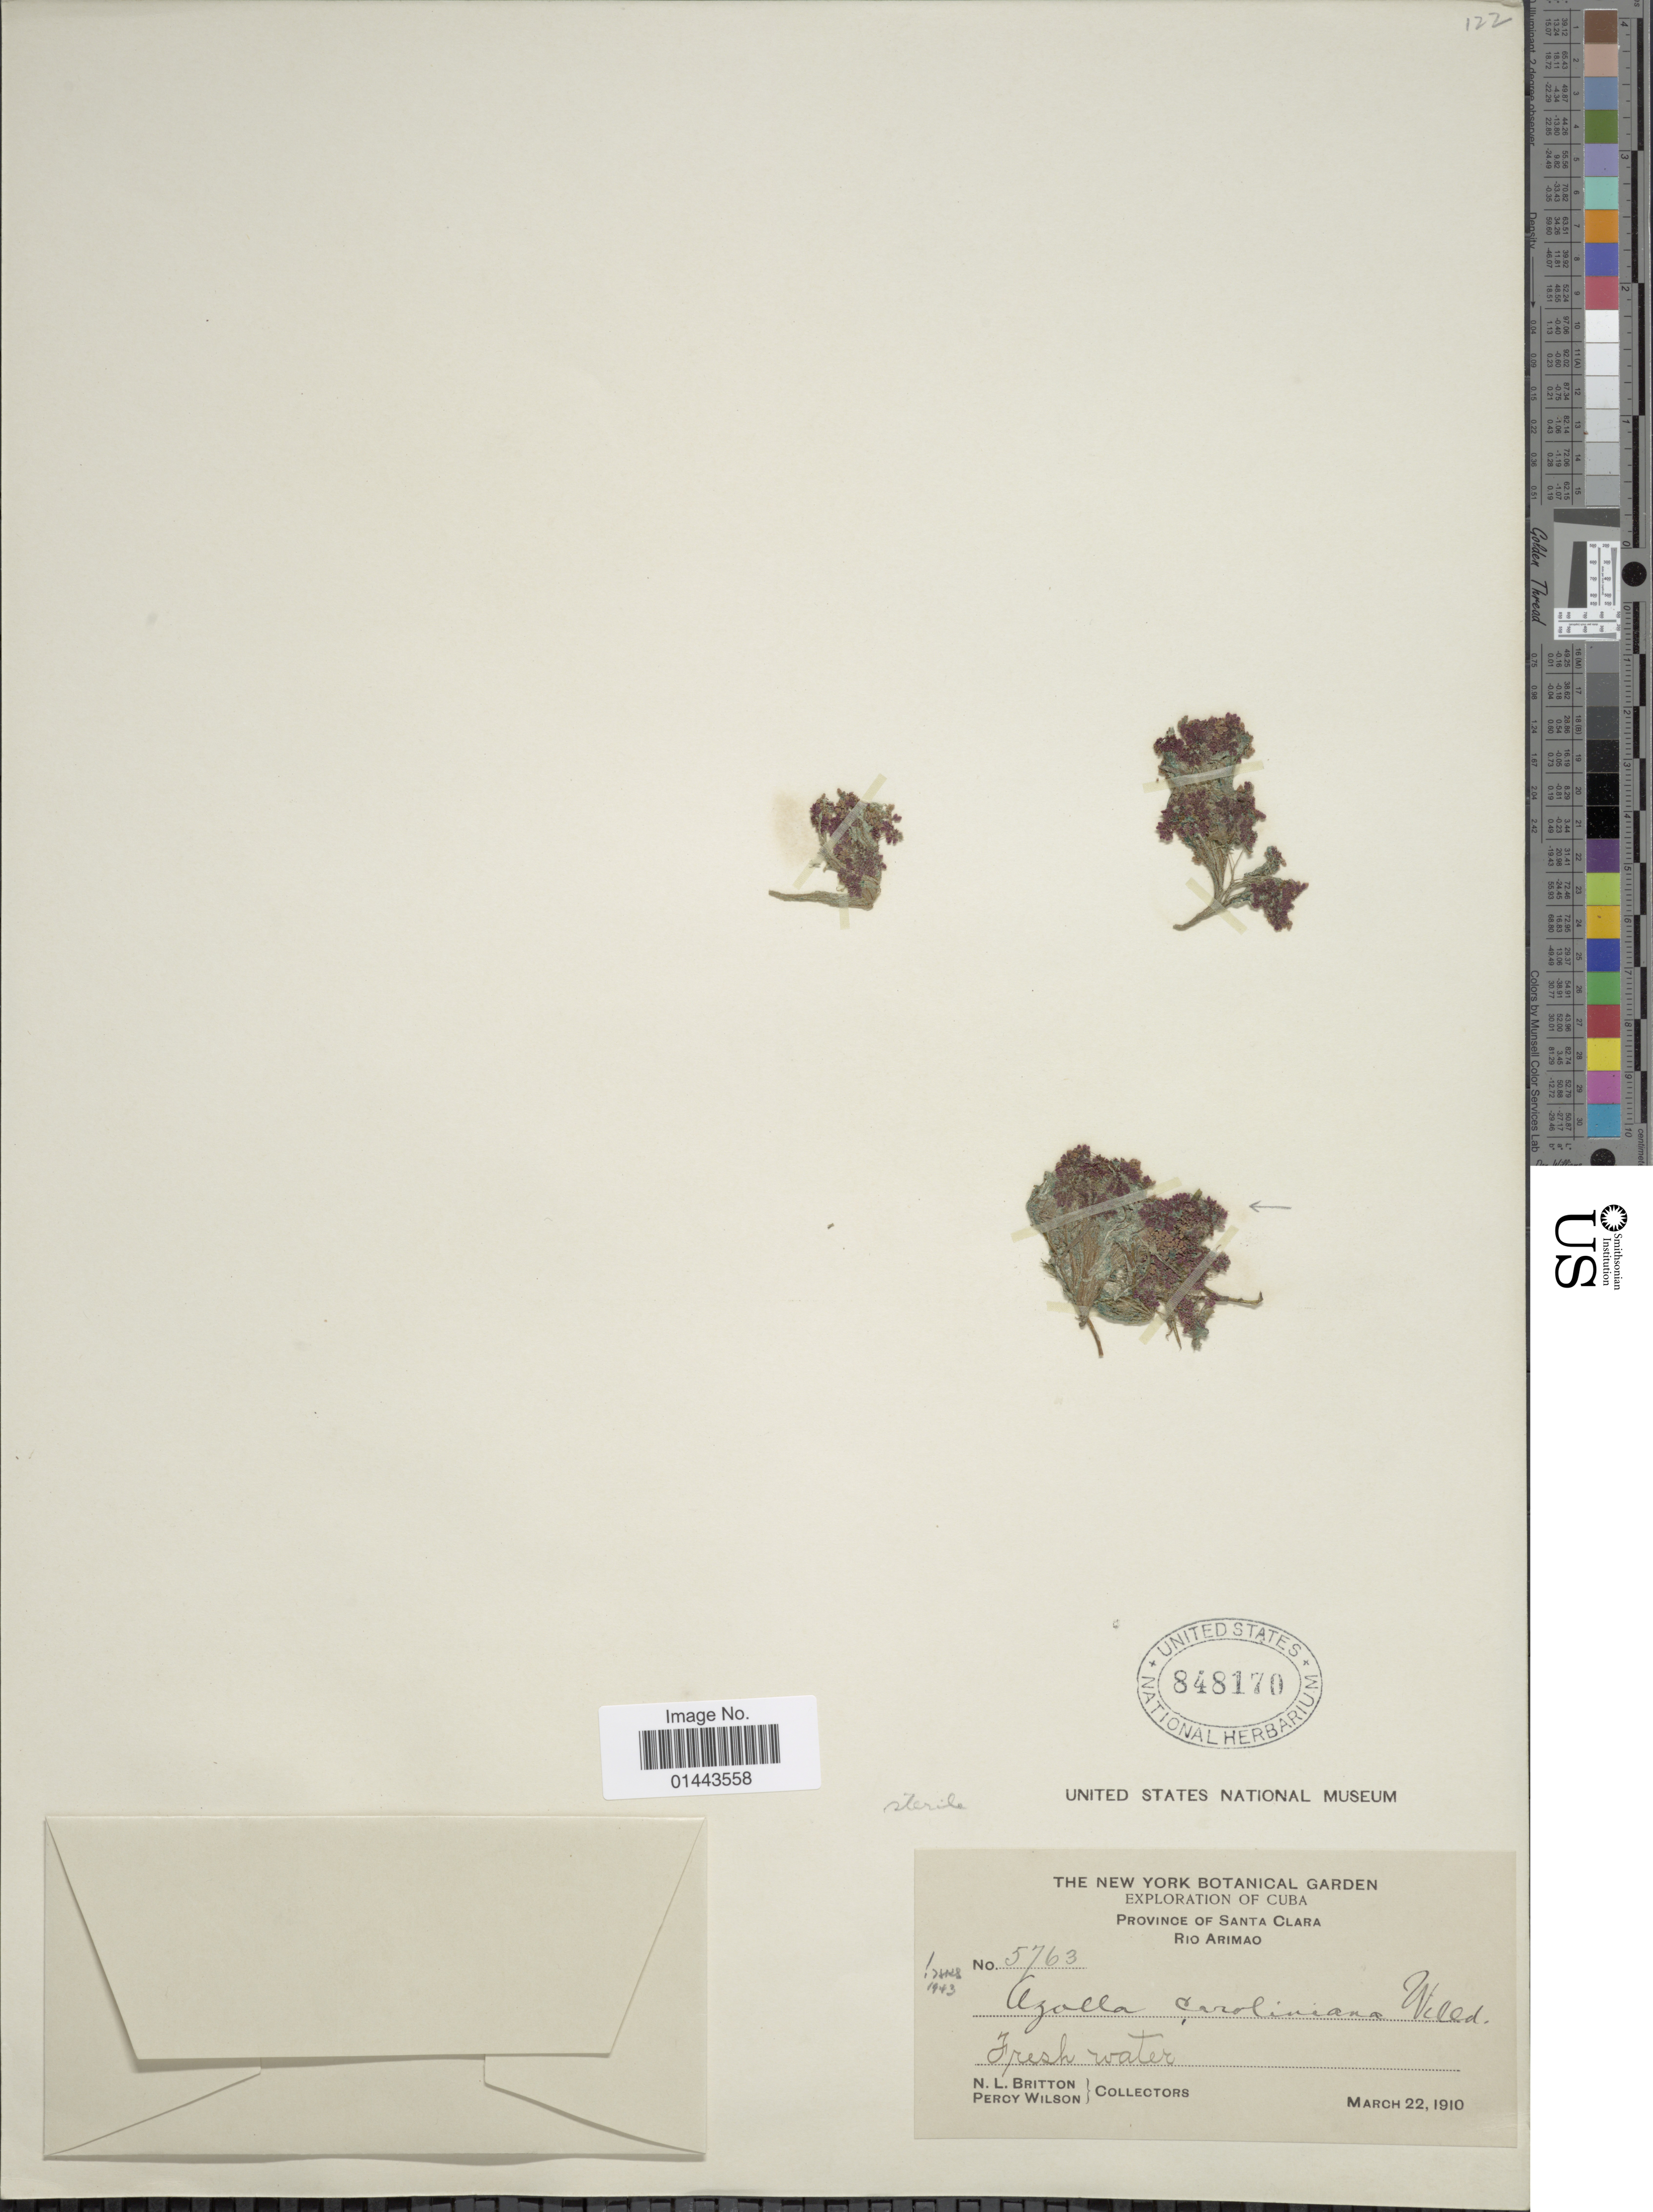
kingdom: Plantae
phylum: Tracheophyta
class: Polypodiopsida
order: Salviniales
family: Salviniaceae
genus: Azolla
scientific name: Azolla caroliniana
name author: Willd.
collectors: N. Britton & P. Wilson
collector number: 5763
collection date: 1910-03-22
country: Cuba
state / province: Las Villas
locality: Santa Clara. Rio Arimoa. Fresh water.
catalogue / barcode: US 848170